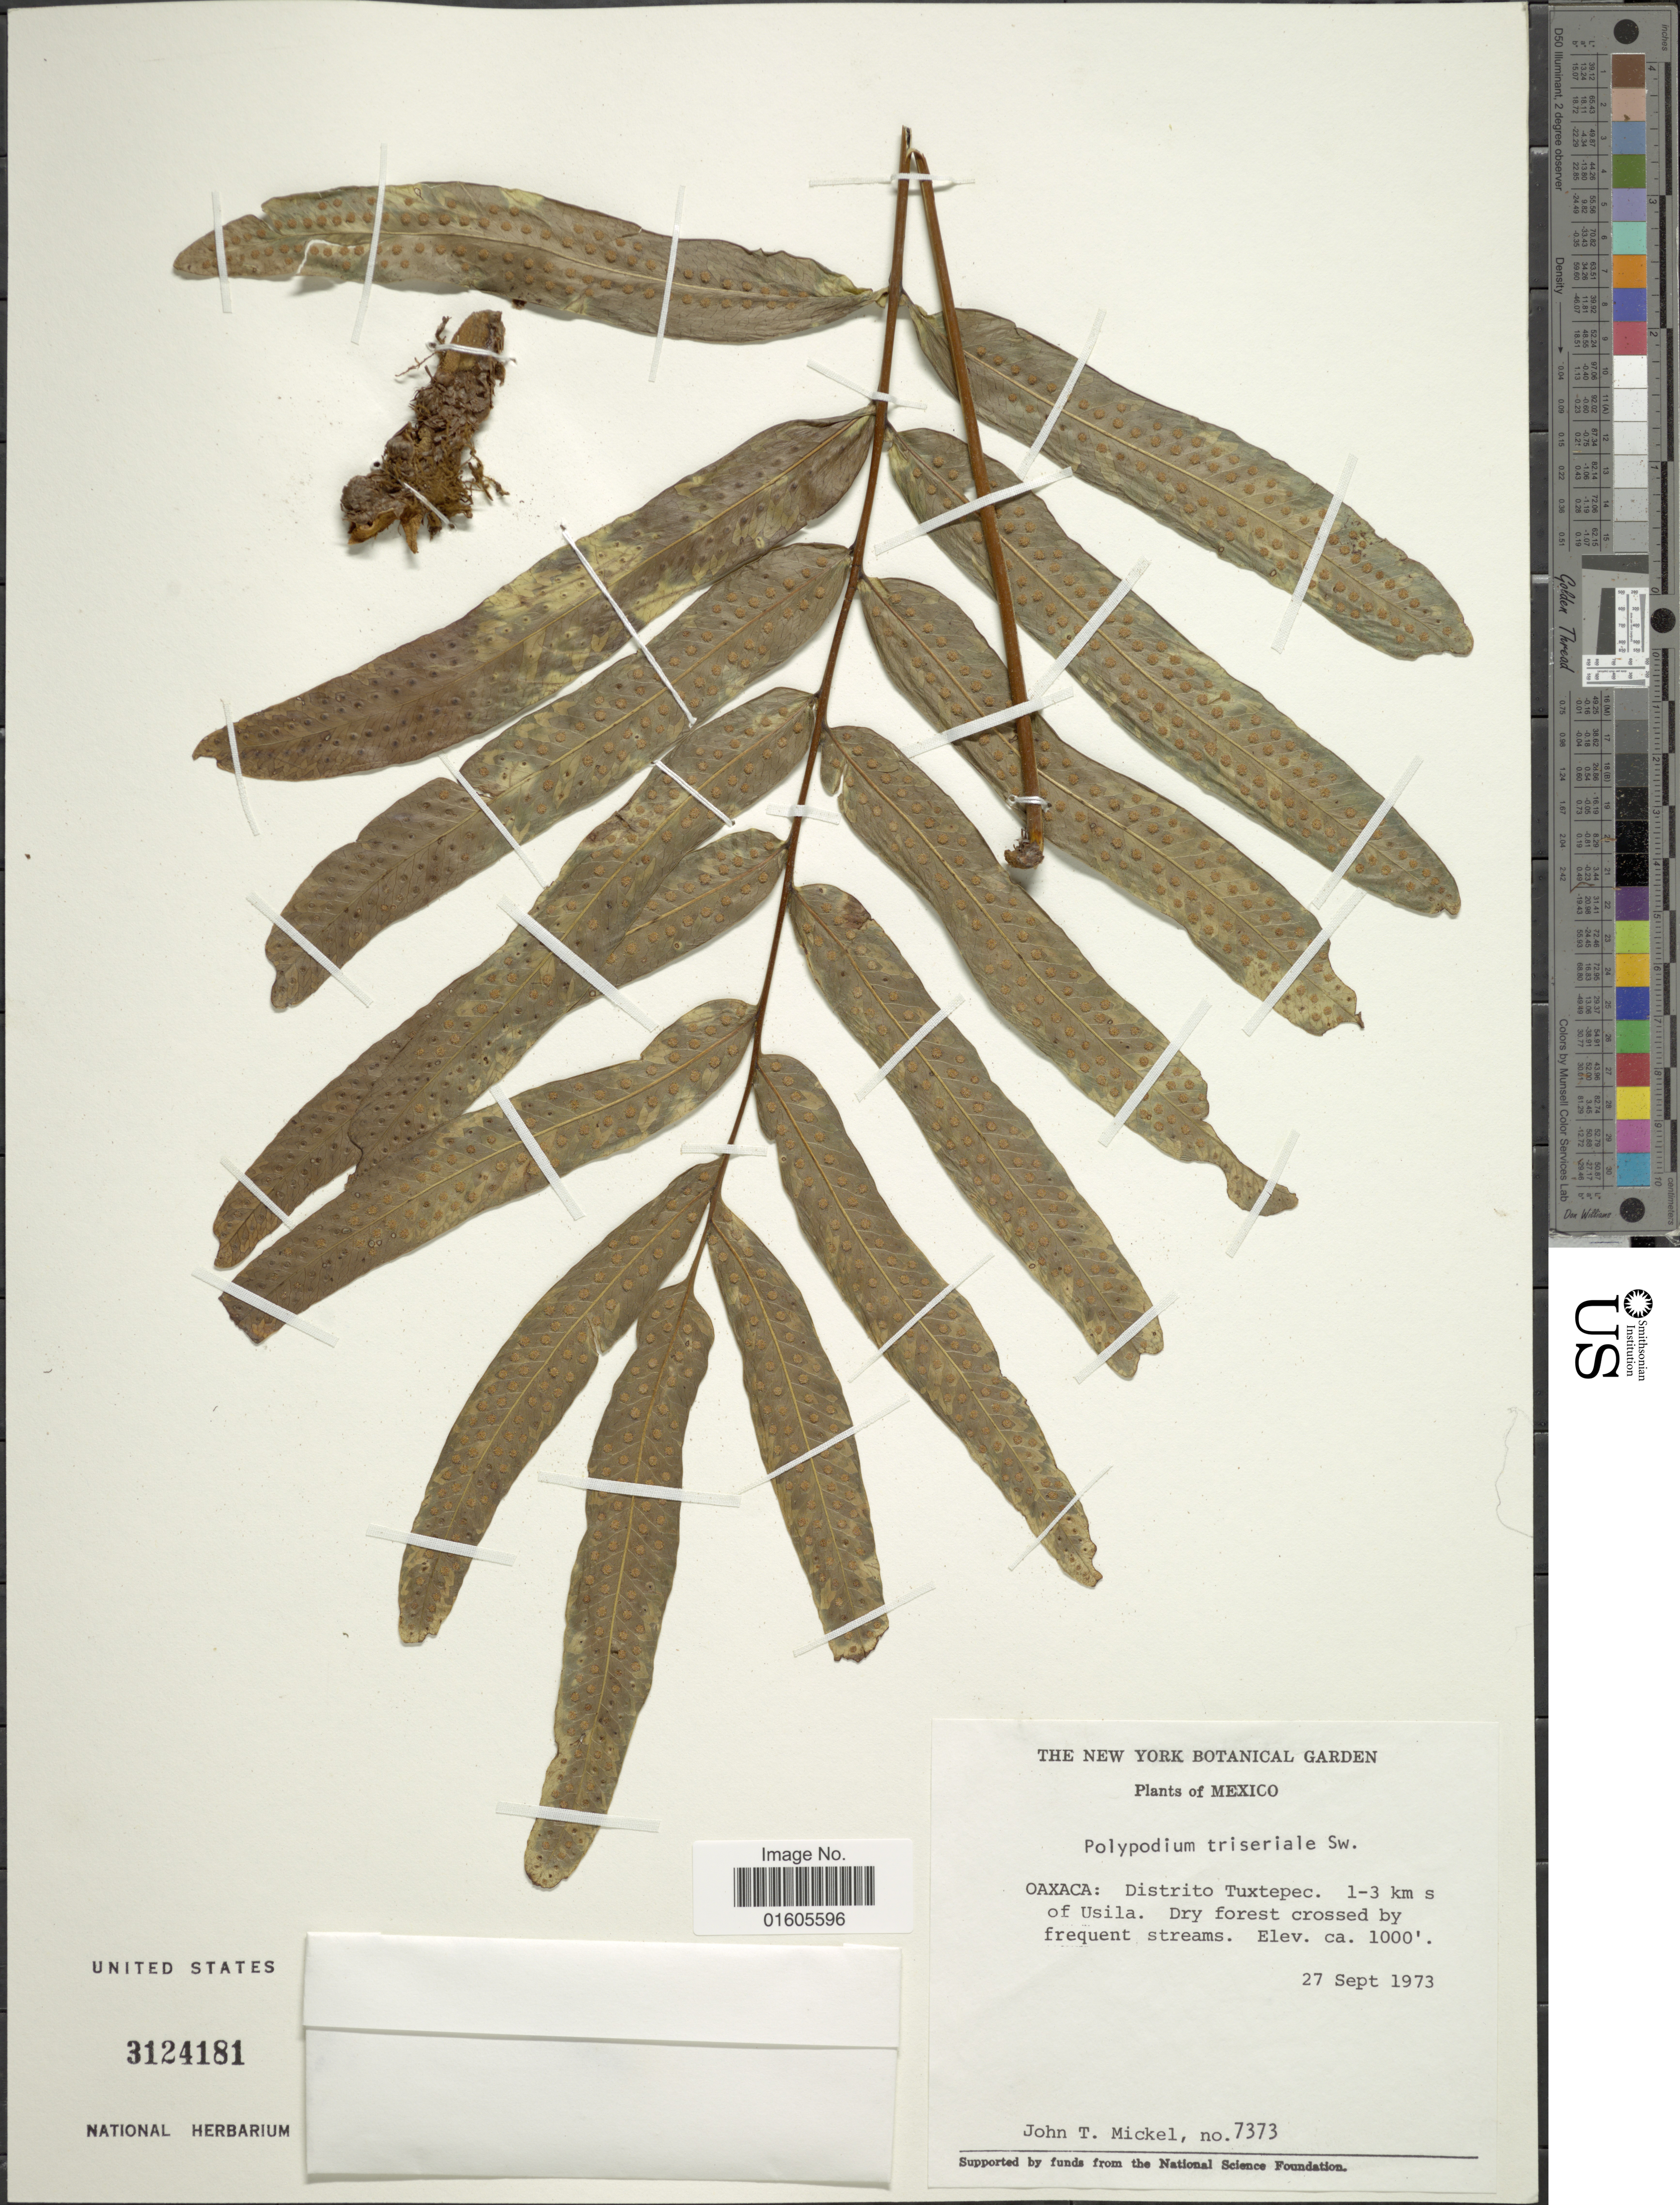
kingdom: Plantae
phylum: Tracheophyta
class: Polypodiopsida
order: Polypodiales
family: Polypodiaceae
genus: Serpocaulon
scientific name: Serpocaulon triseriale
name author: (Sw.) A.R. Sm.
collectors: J. T. Mickel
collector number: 7373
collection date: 1973-09-27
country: Mexico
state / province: Oaxaca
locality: Distrito Tuxtepec. 1-3 km s of Usila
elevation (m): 305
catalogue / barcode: US 3124181